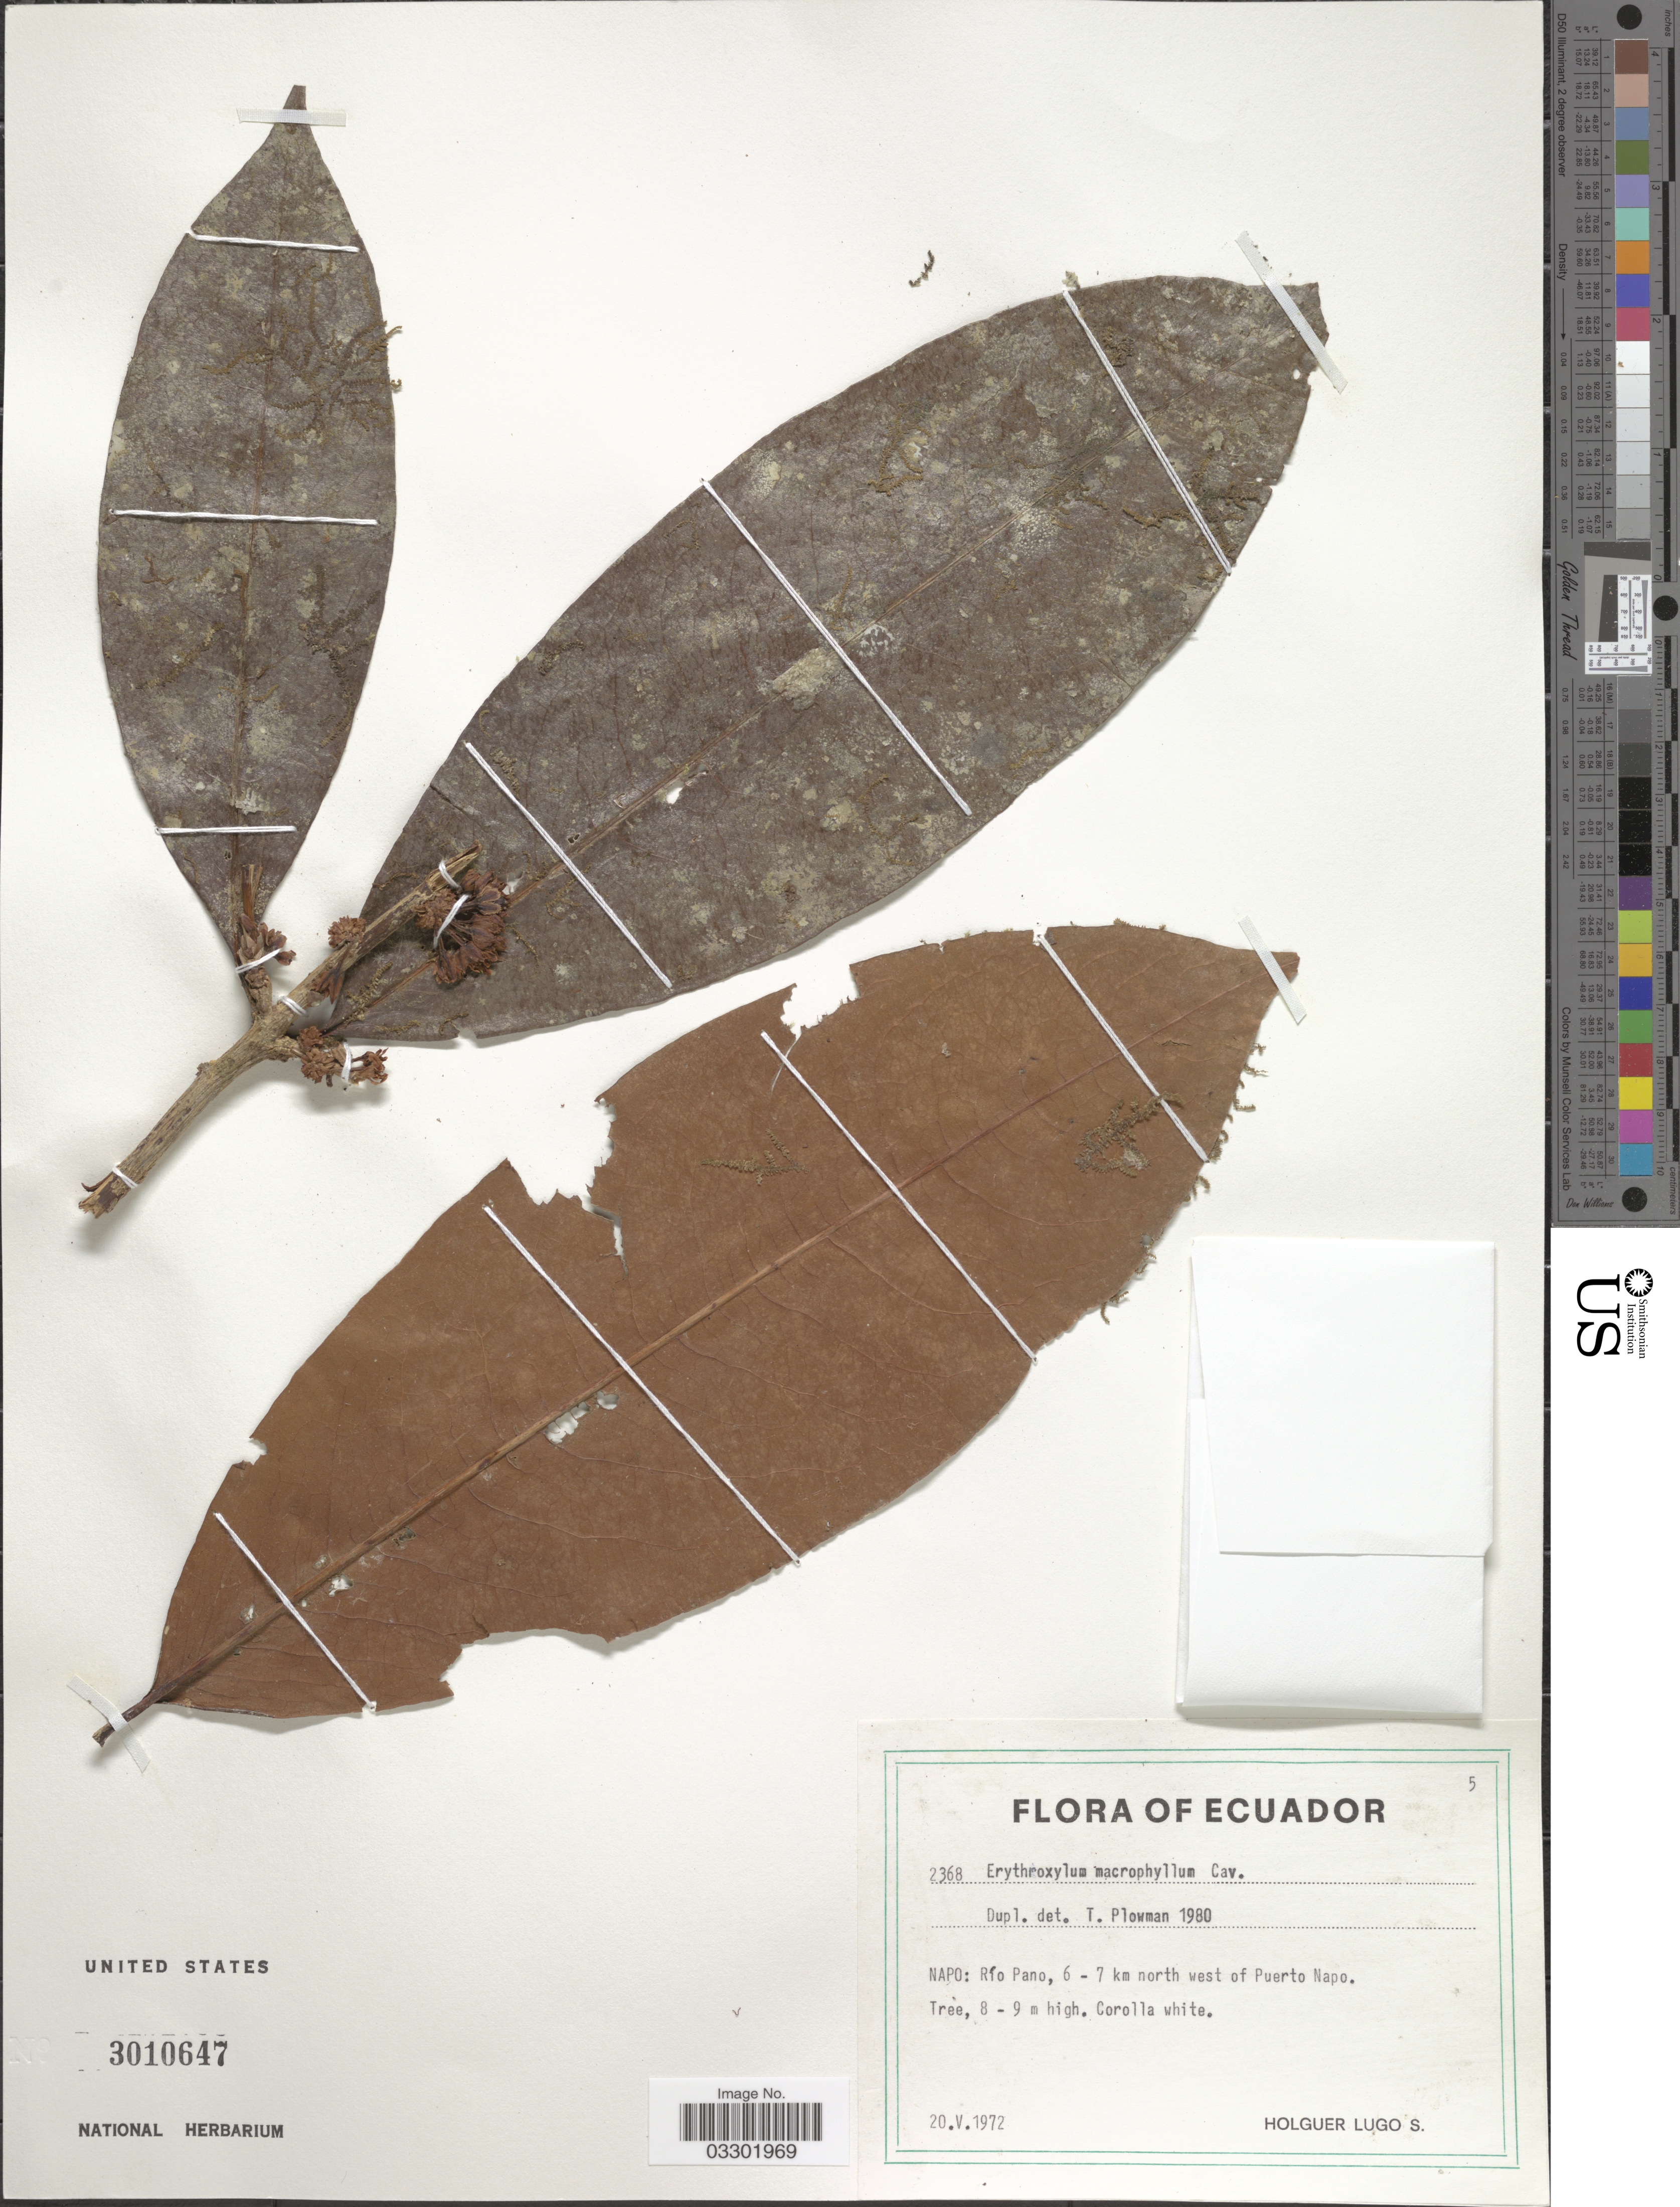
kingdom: Plantae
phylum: Tracheophyta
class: Magnoliopsida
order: Malpighiales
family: Erythroxylaceae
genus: Erythroxylum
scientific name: Erythroxylum macrophyllum var. macrophyllum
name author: Cav.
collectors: H. Lugo S.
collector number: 2368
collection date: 1972-05-20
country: Ecuador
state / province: Napo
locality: Río Pano, 6 - 7 km north west of Puerto Napo.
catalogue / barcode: US 3010647